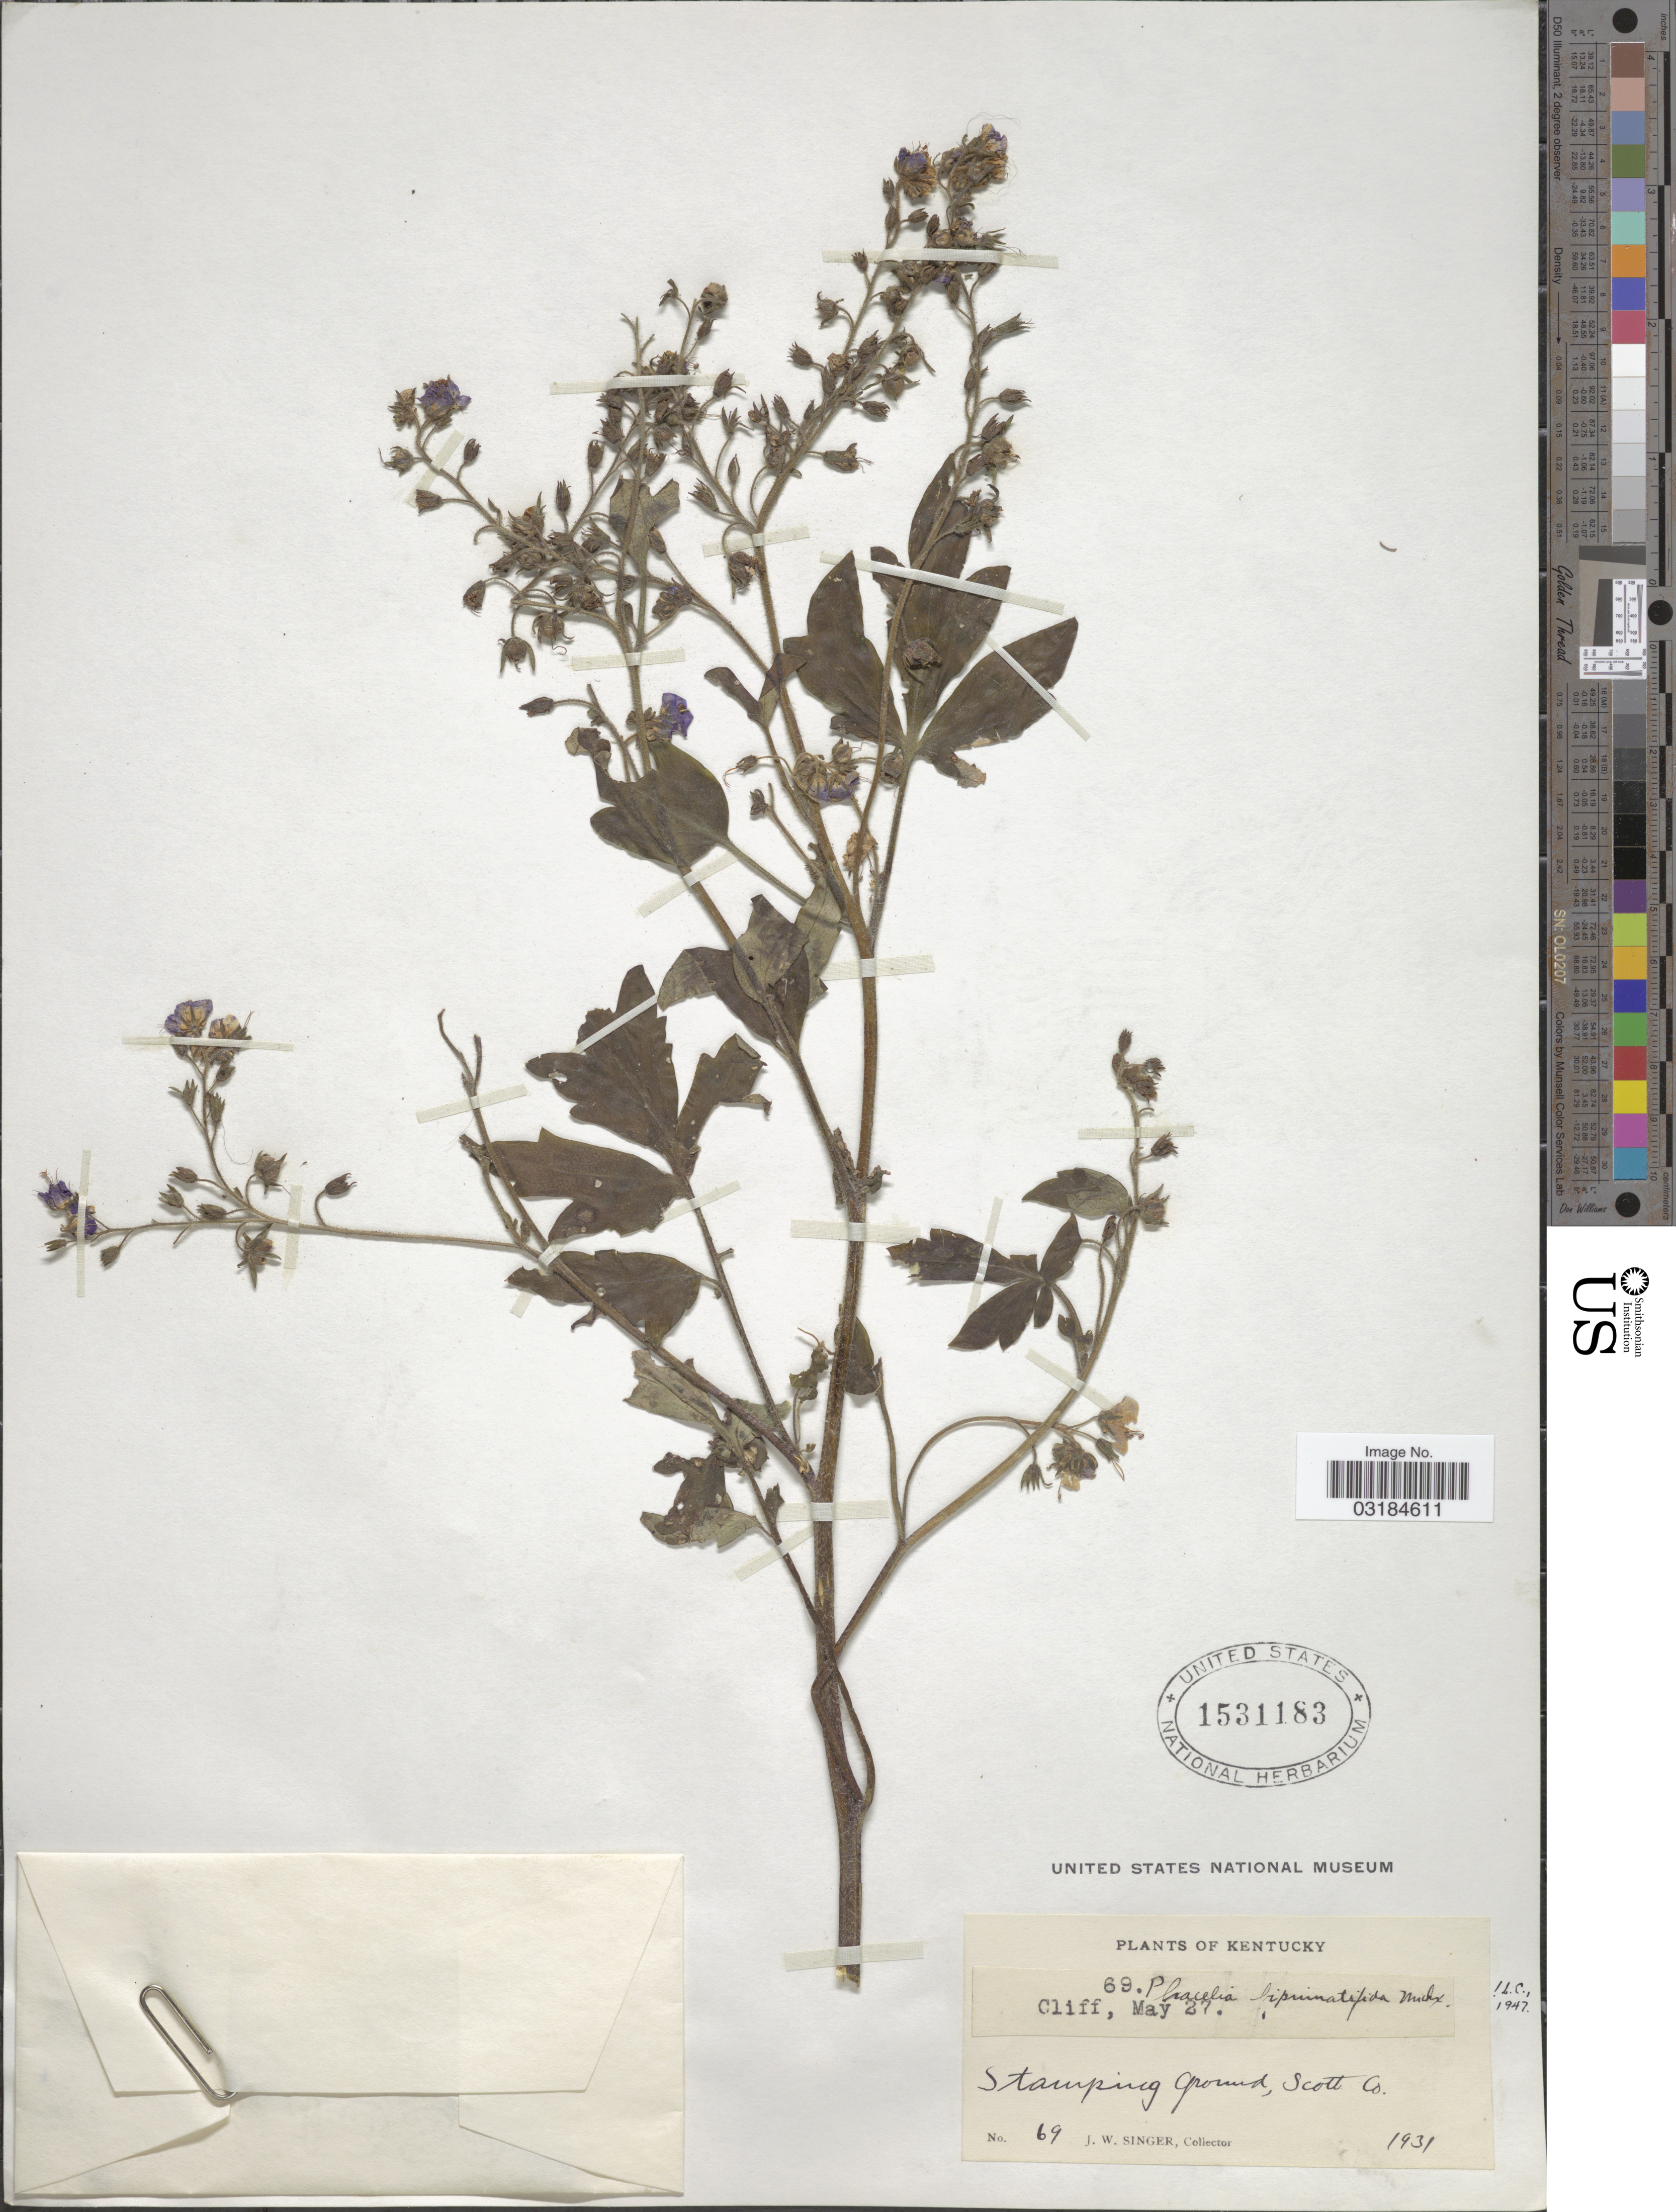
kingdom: Plantae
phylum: Tracheophyta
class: Magnoliopsida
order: Boraginales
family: Hydrophyllaceae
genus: Phacelia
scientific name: Phacelia bipinnatifida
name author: (Atwood) Michx.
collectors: J. EW. Singer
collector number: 69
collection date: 1931-05-27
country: United States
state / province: Kentucky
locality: Cliff, Stamping ground, Scott Co.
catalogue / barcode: US 1531183